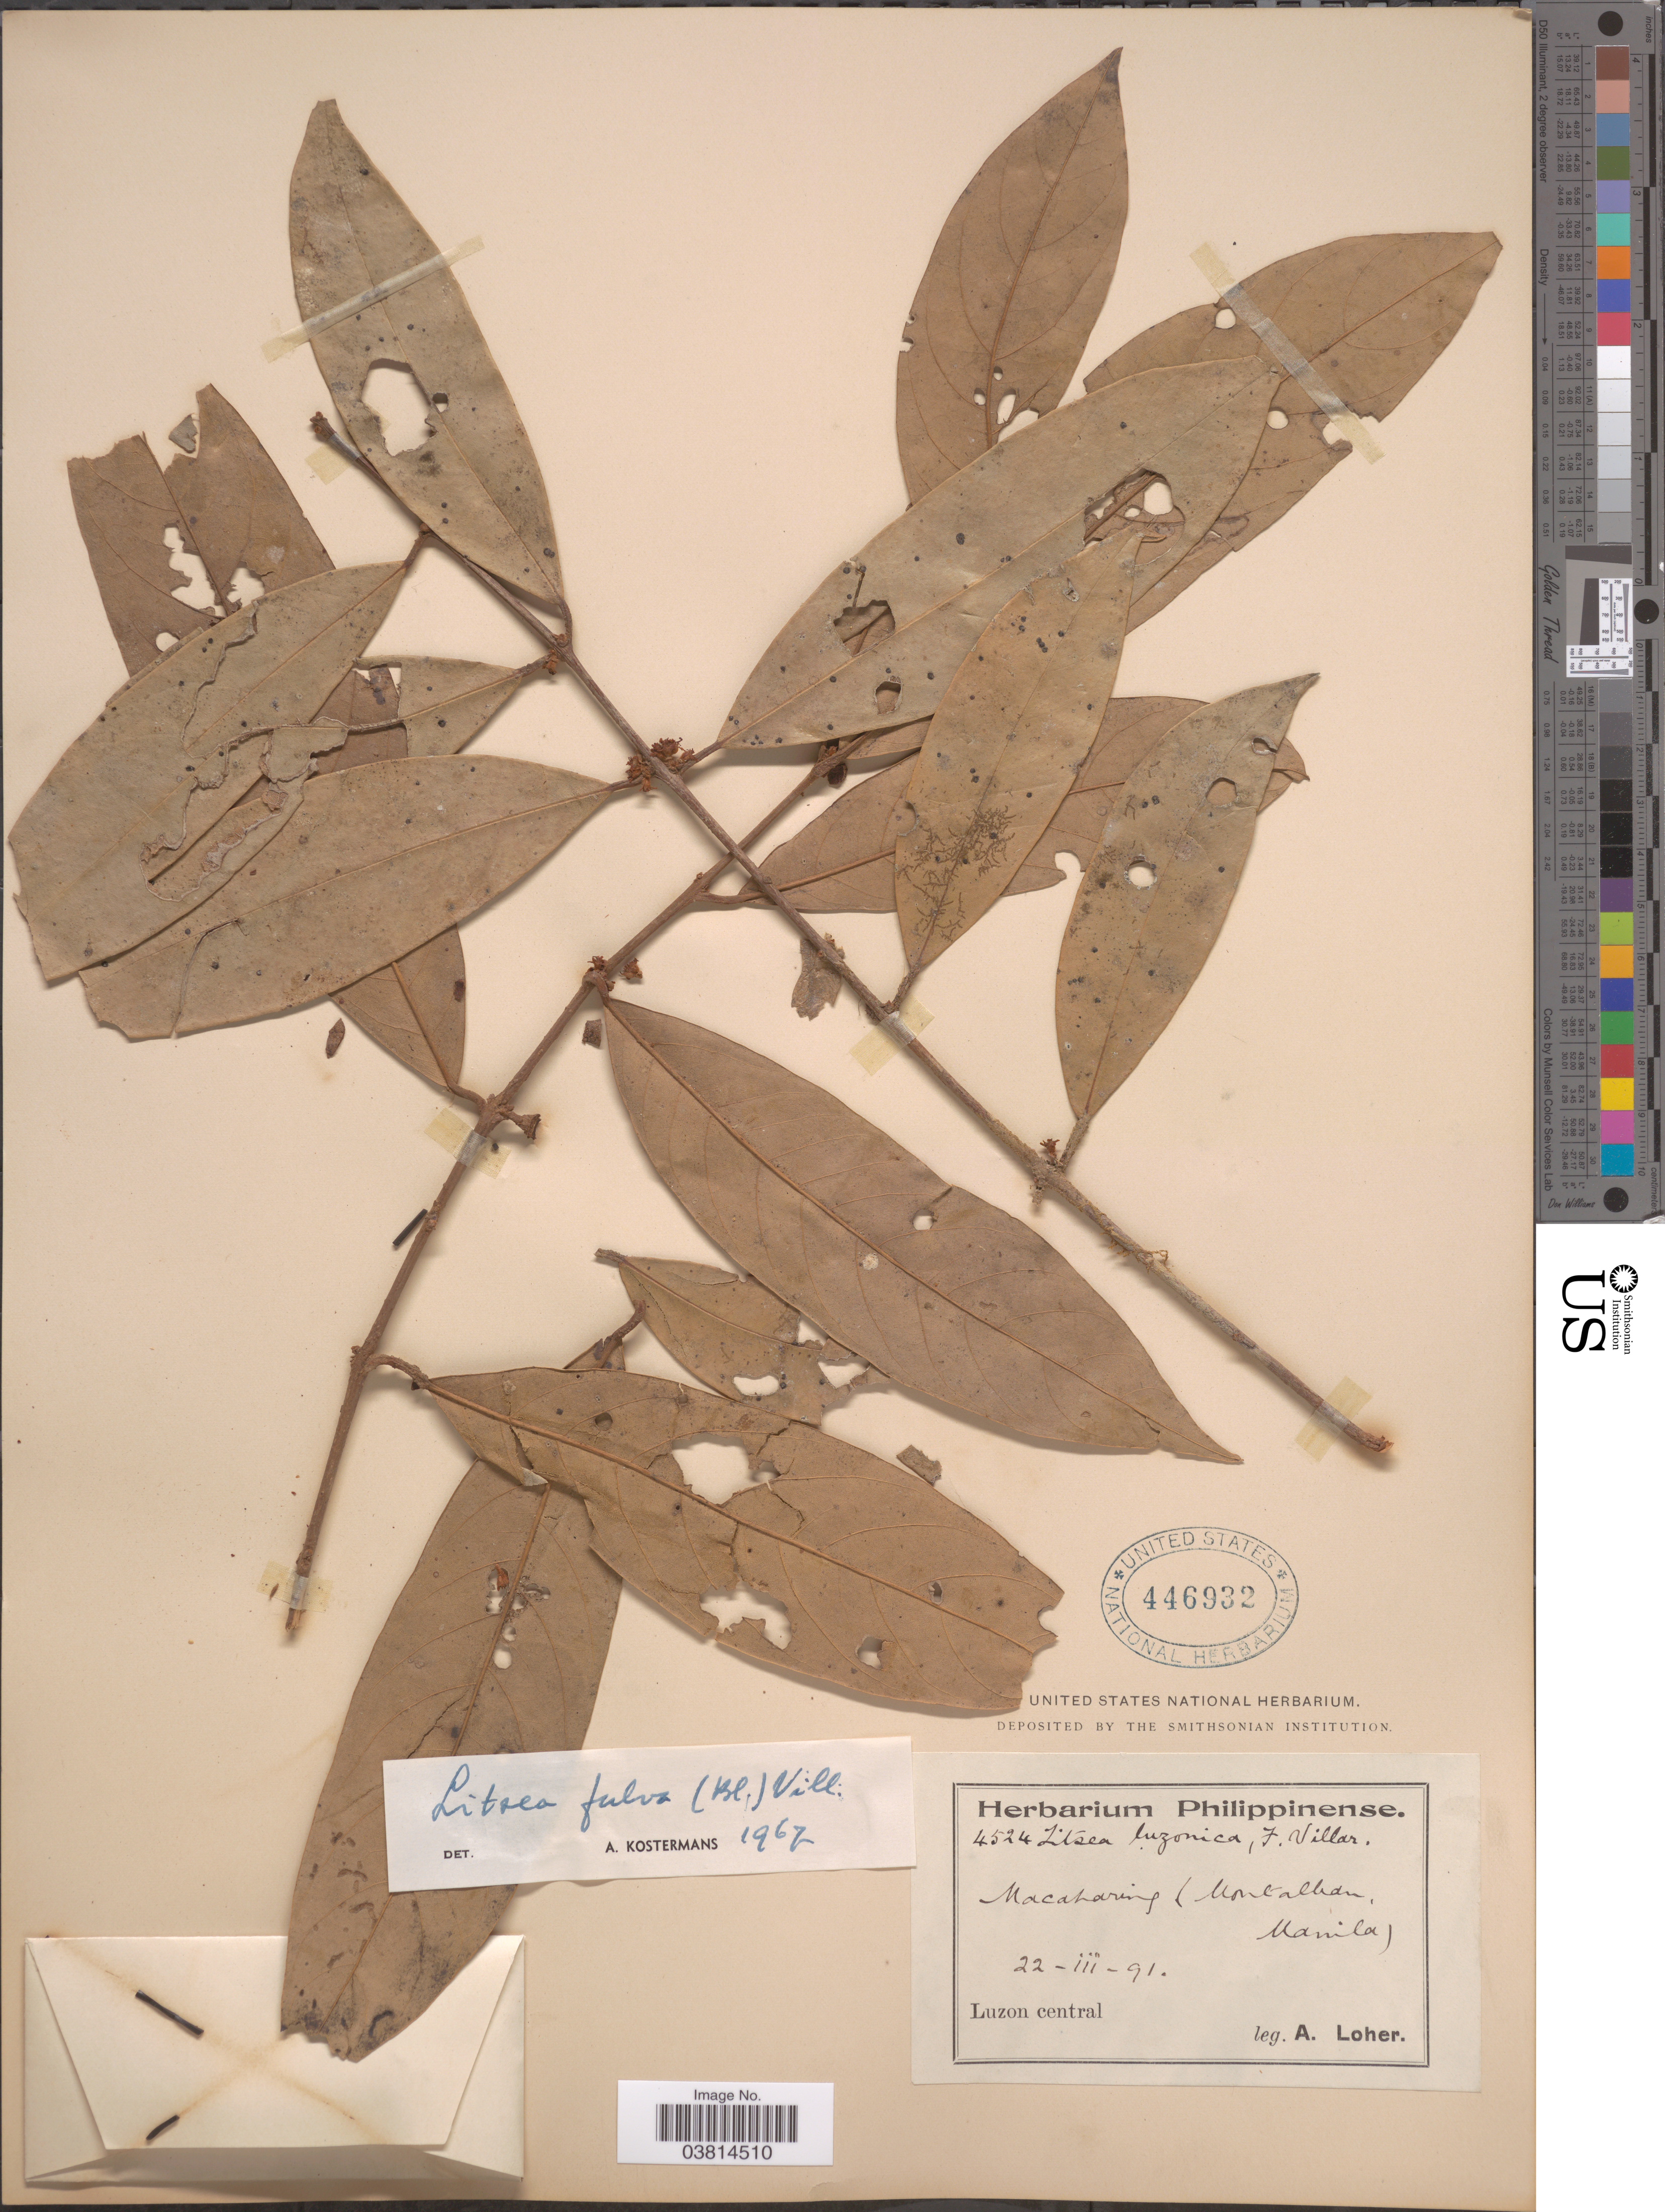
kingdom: Plantae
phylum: Tracheophyta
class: Magnoliopsida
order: Laurales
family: Lauraceae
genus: Litsea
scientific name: Litsea fulva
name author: (Blume) Fern.-Vill.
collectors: A. Loher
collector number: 4524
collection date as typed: Transcribed d/m/y: 22/3/91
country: Philippines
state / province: Central Luzon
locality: Macaharing (Montalban, Manila). Luzon central.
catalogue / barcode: US 446932